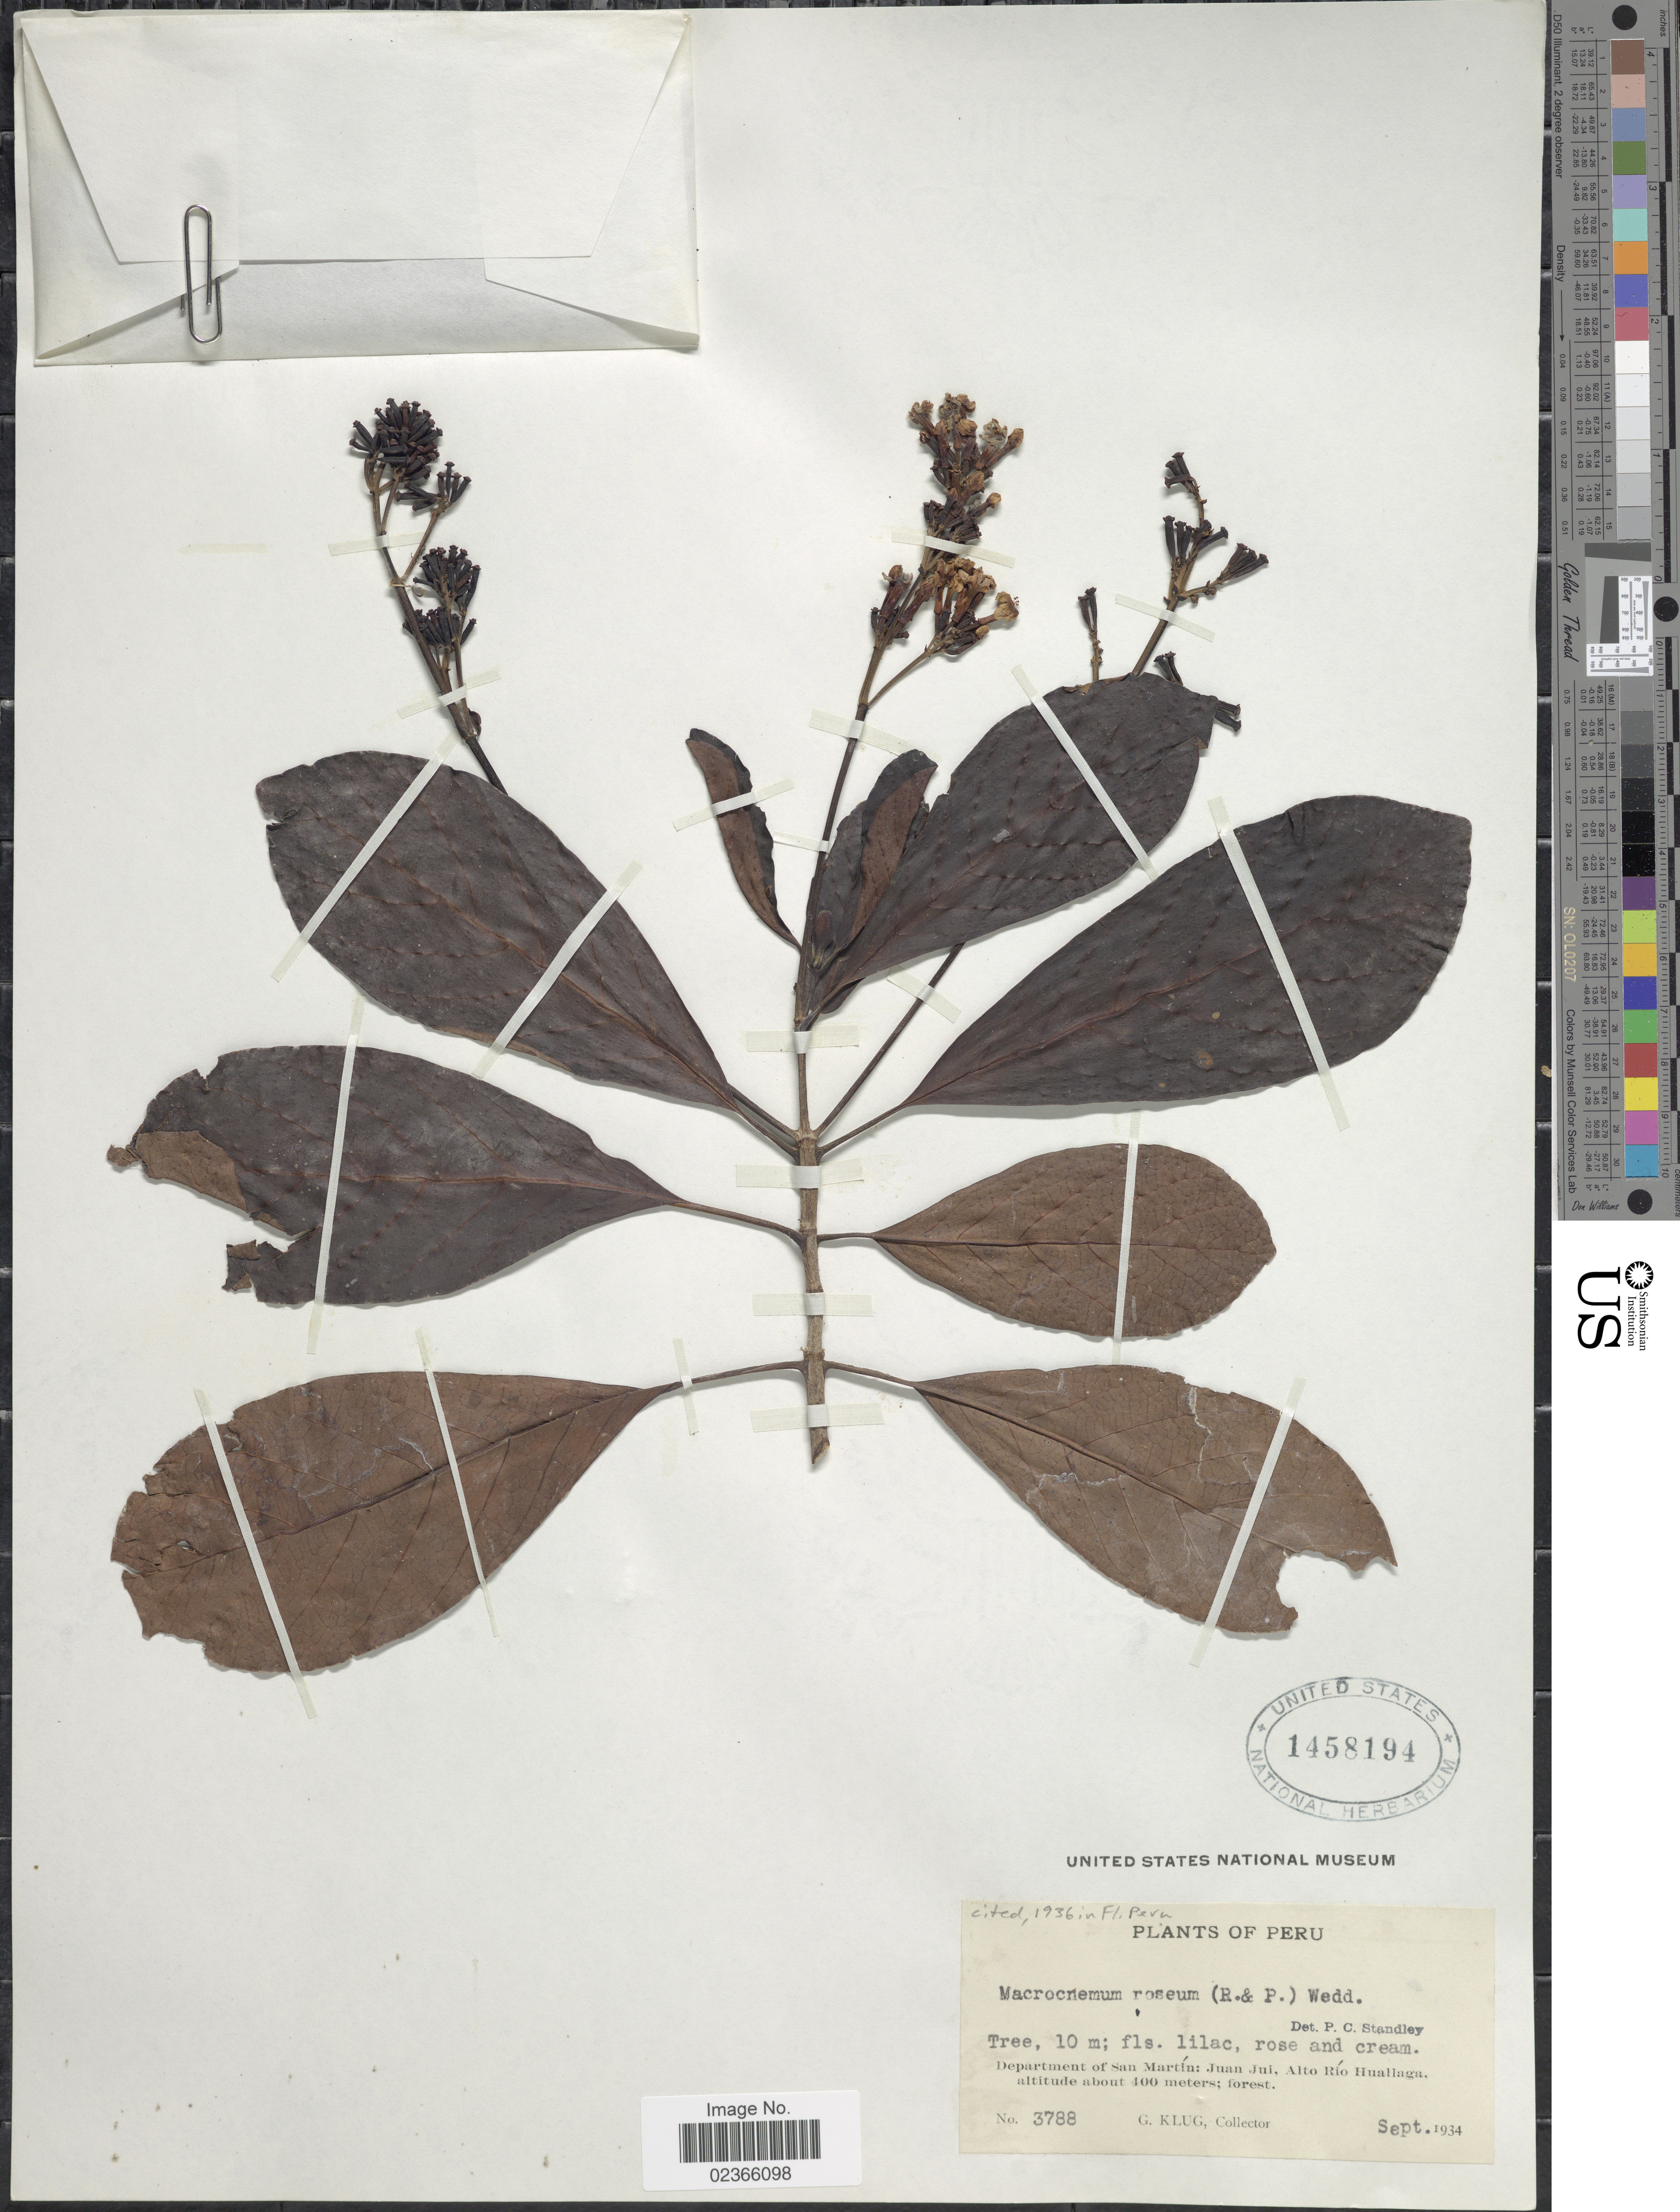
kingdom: Plantae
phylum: Tracheophyta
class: Magnoliopsida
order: Gentianales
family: Rubiaceae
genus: Macrocnemum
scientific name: Macrocnemum roseum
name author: (Ruiz & Pav.) Wedd.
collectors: G. Klug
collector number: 3788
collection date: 1934-09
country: Peru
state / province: San Martín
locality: Department of San Matin; Juan Jui, Alto Rio Huallaga,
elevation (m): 400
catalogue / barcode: US 1458194